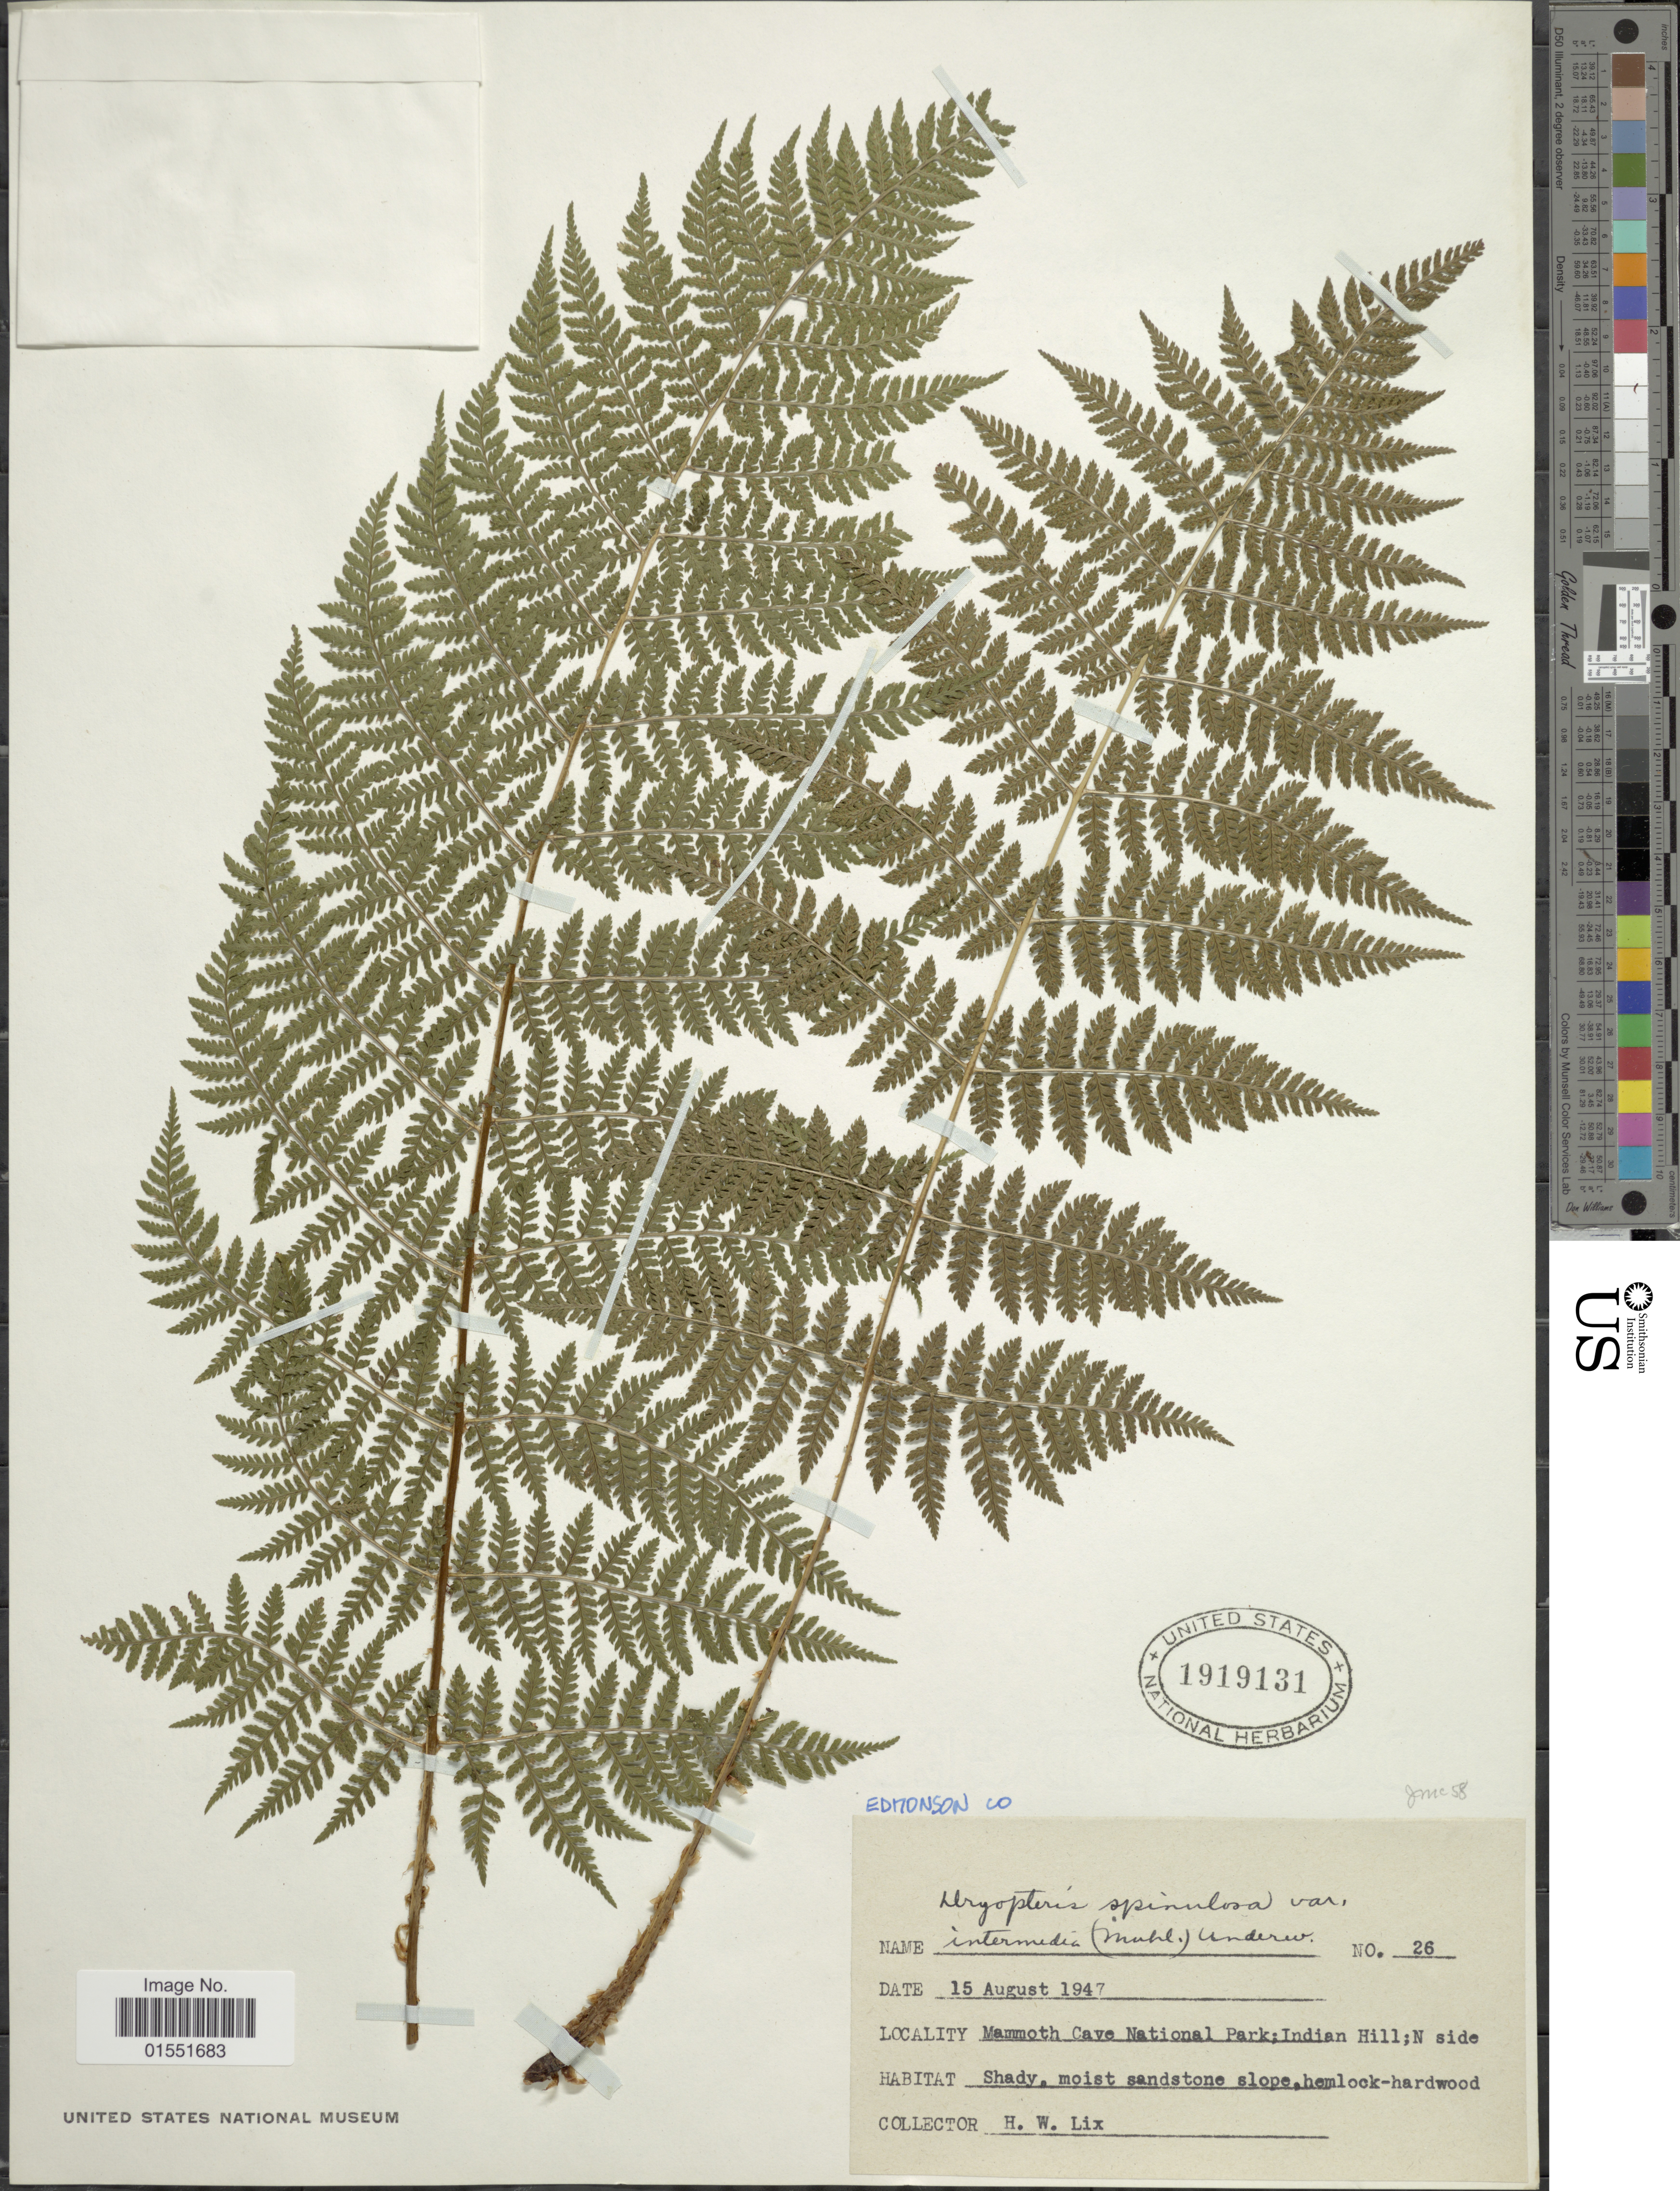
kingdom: Plantae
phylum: Tracheophyta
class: Polypodiopsida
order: Polypodiales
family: Dryopteridaceae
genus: Dryopteris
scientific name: Dryopteris intermedia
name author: (Muhl.) A. Gray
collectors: H. W. Lix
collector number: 26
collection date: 1947-08-15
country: United States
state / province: Kentucky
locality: Mammoth Cave National Park; Indian Hill; N side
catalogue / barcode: US 1919131